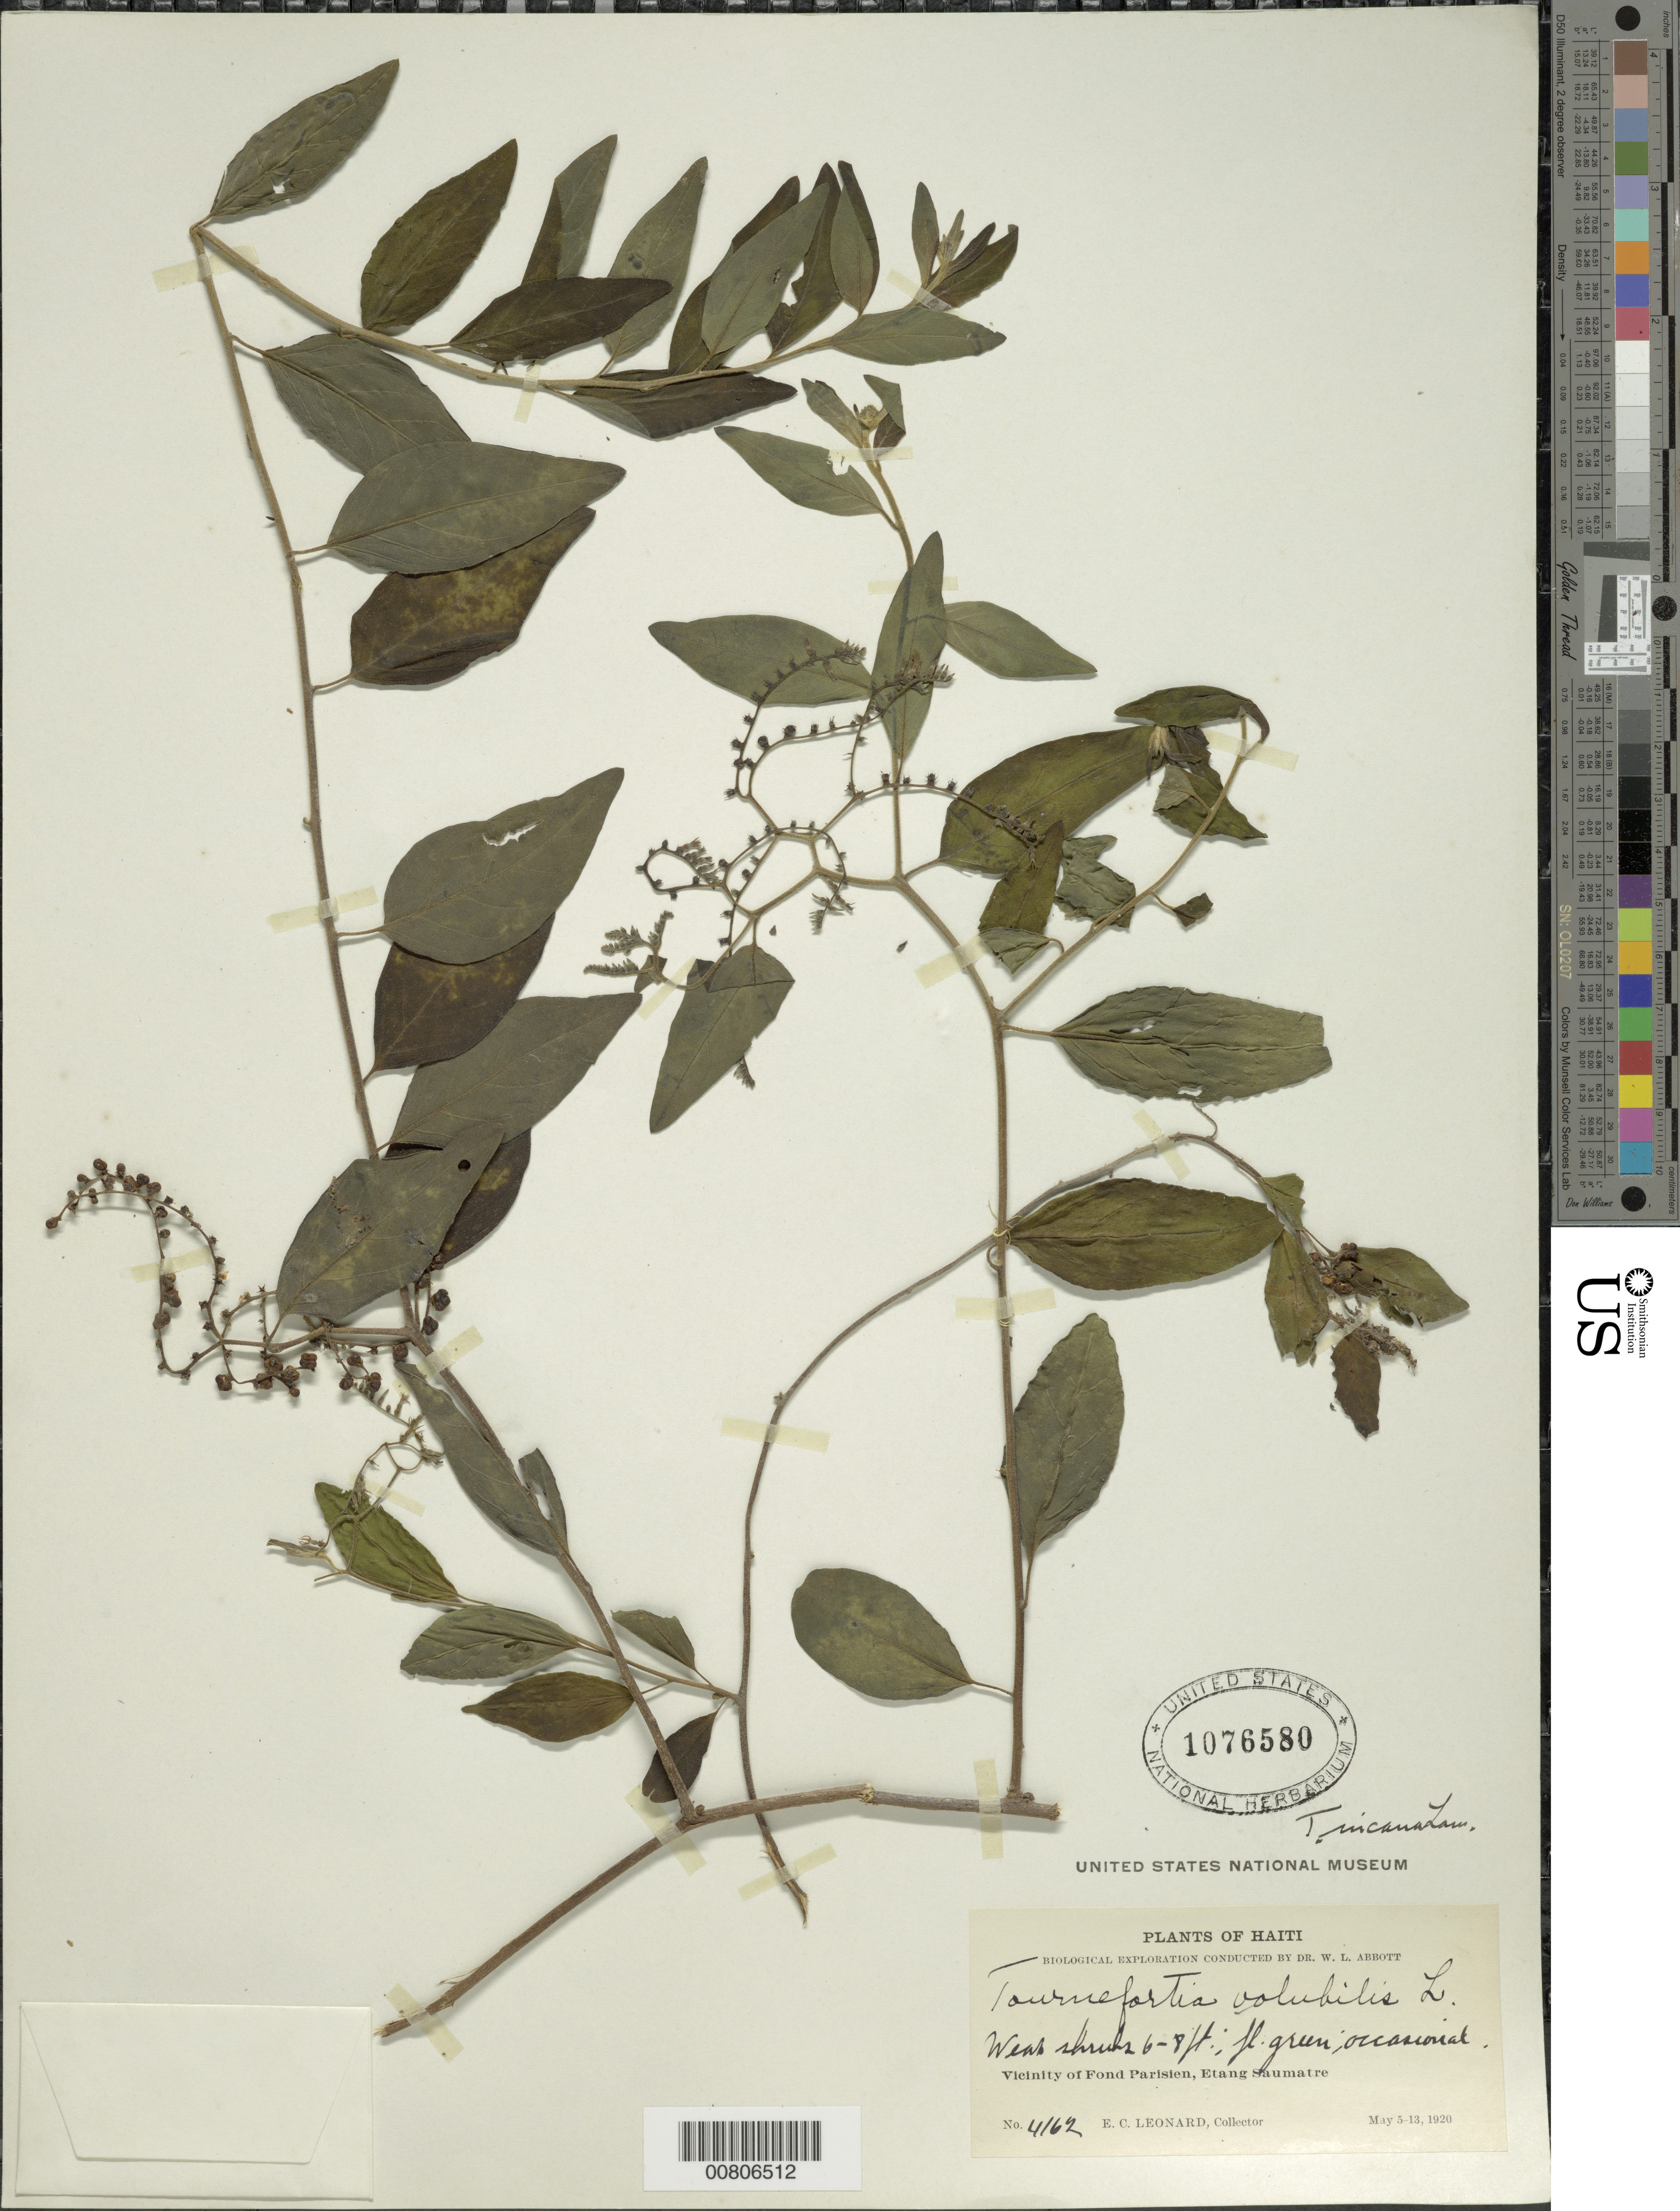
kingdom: Plantae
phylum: Tracheophyta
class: Magnoliopsida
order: Boraginales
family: Heliotropiaceae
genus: Tournefortia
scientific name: Tournefortia incana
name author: Lam.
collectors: E. C. Leonard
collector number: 4162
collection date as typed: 05 May 1920 to 13 May 1920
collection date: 1920-05-05/1920-05-13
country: Haiti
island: Hispaniola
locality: Fond Parisien, Etang Saumatre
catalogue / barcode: US 1076580